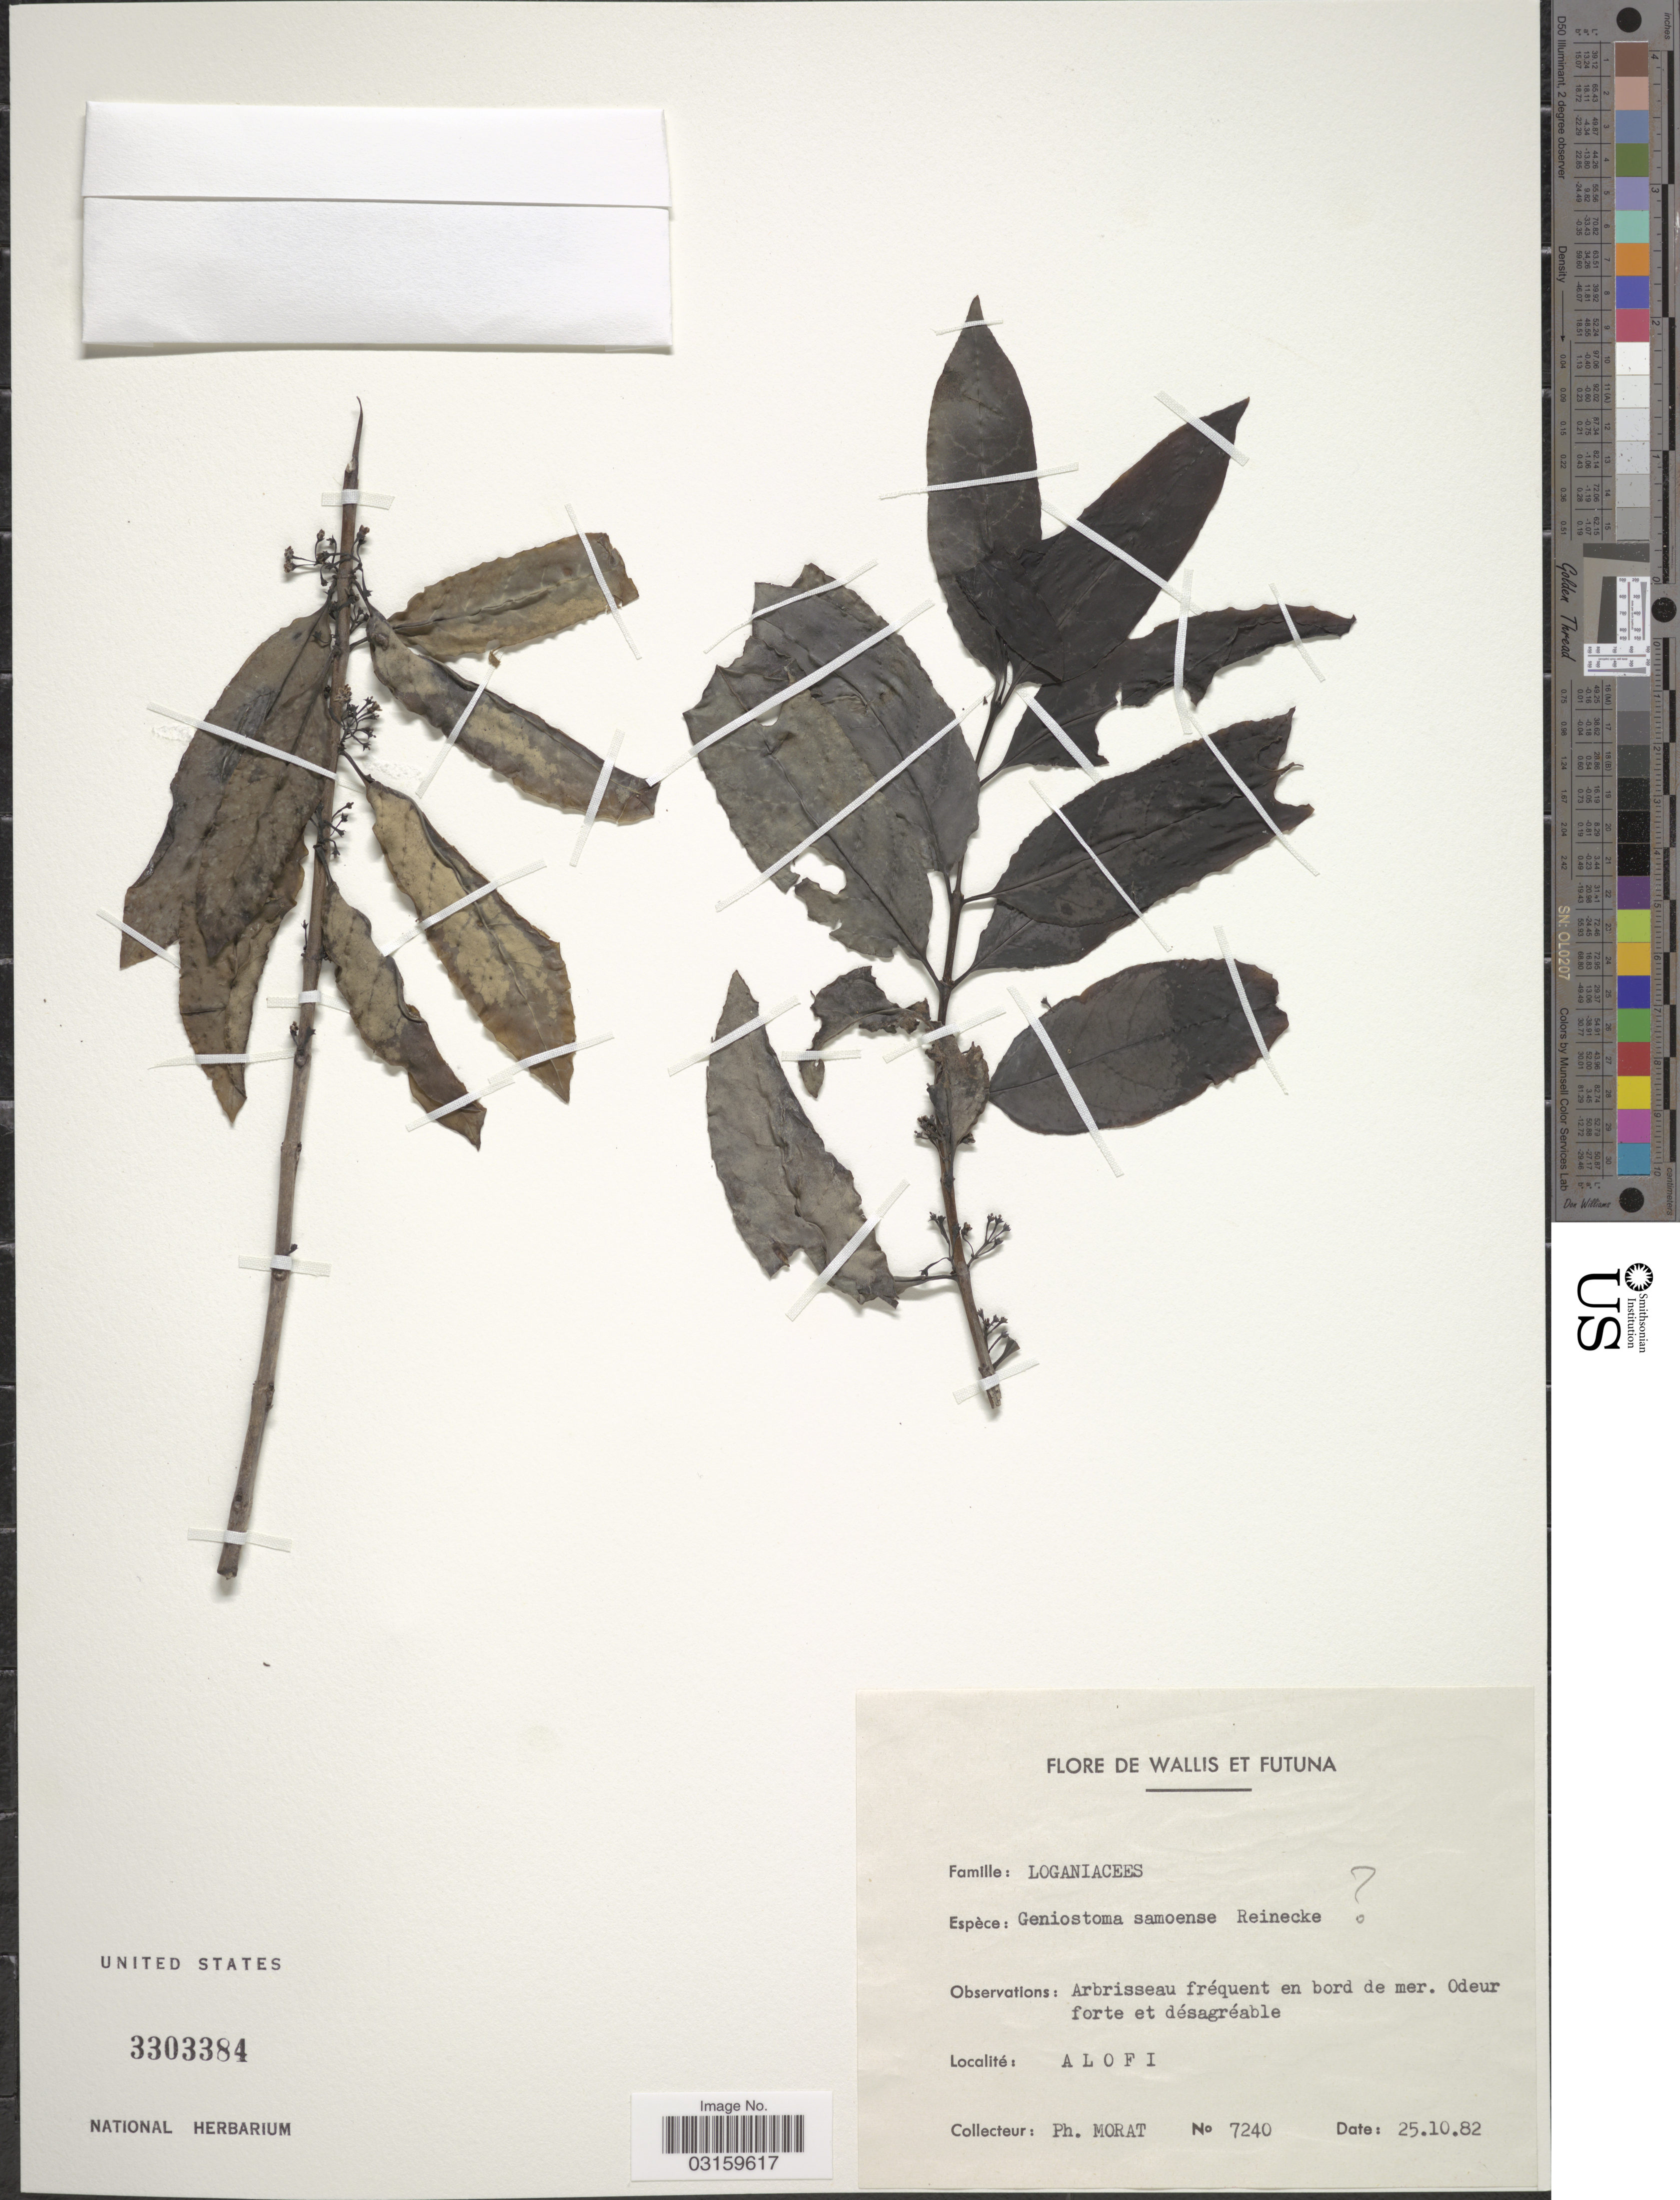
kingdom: Plantae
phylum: Tracheophyta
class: Magnoliopsida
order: Gentianales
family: Loganiaceae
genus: Geniostoma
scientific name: Geniostoma samoense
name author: Reinecke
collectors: P. Morat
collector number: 7240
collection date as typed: Transcribed d/m/y: 25/10/82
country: Wallis and Futuna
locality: Alofi.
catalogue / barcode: US 3303384